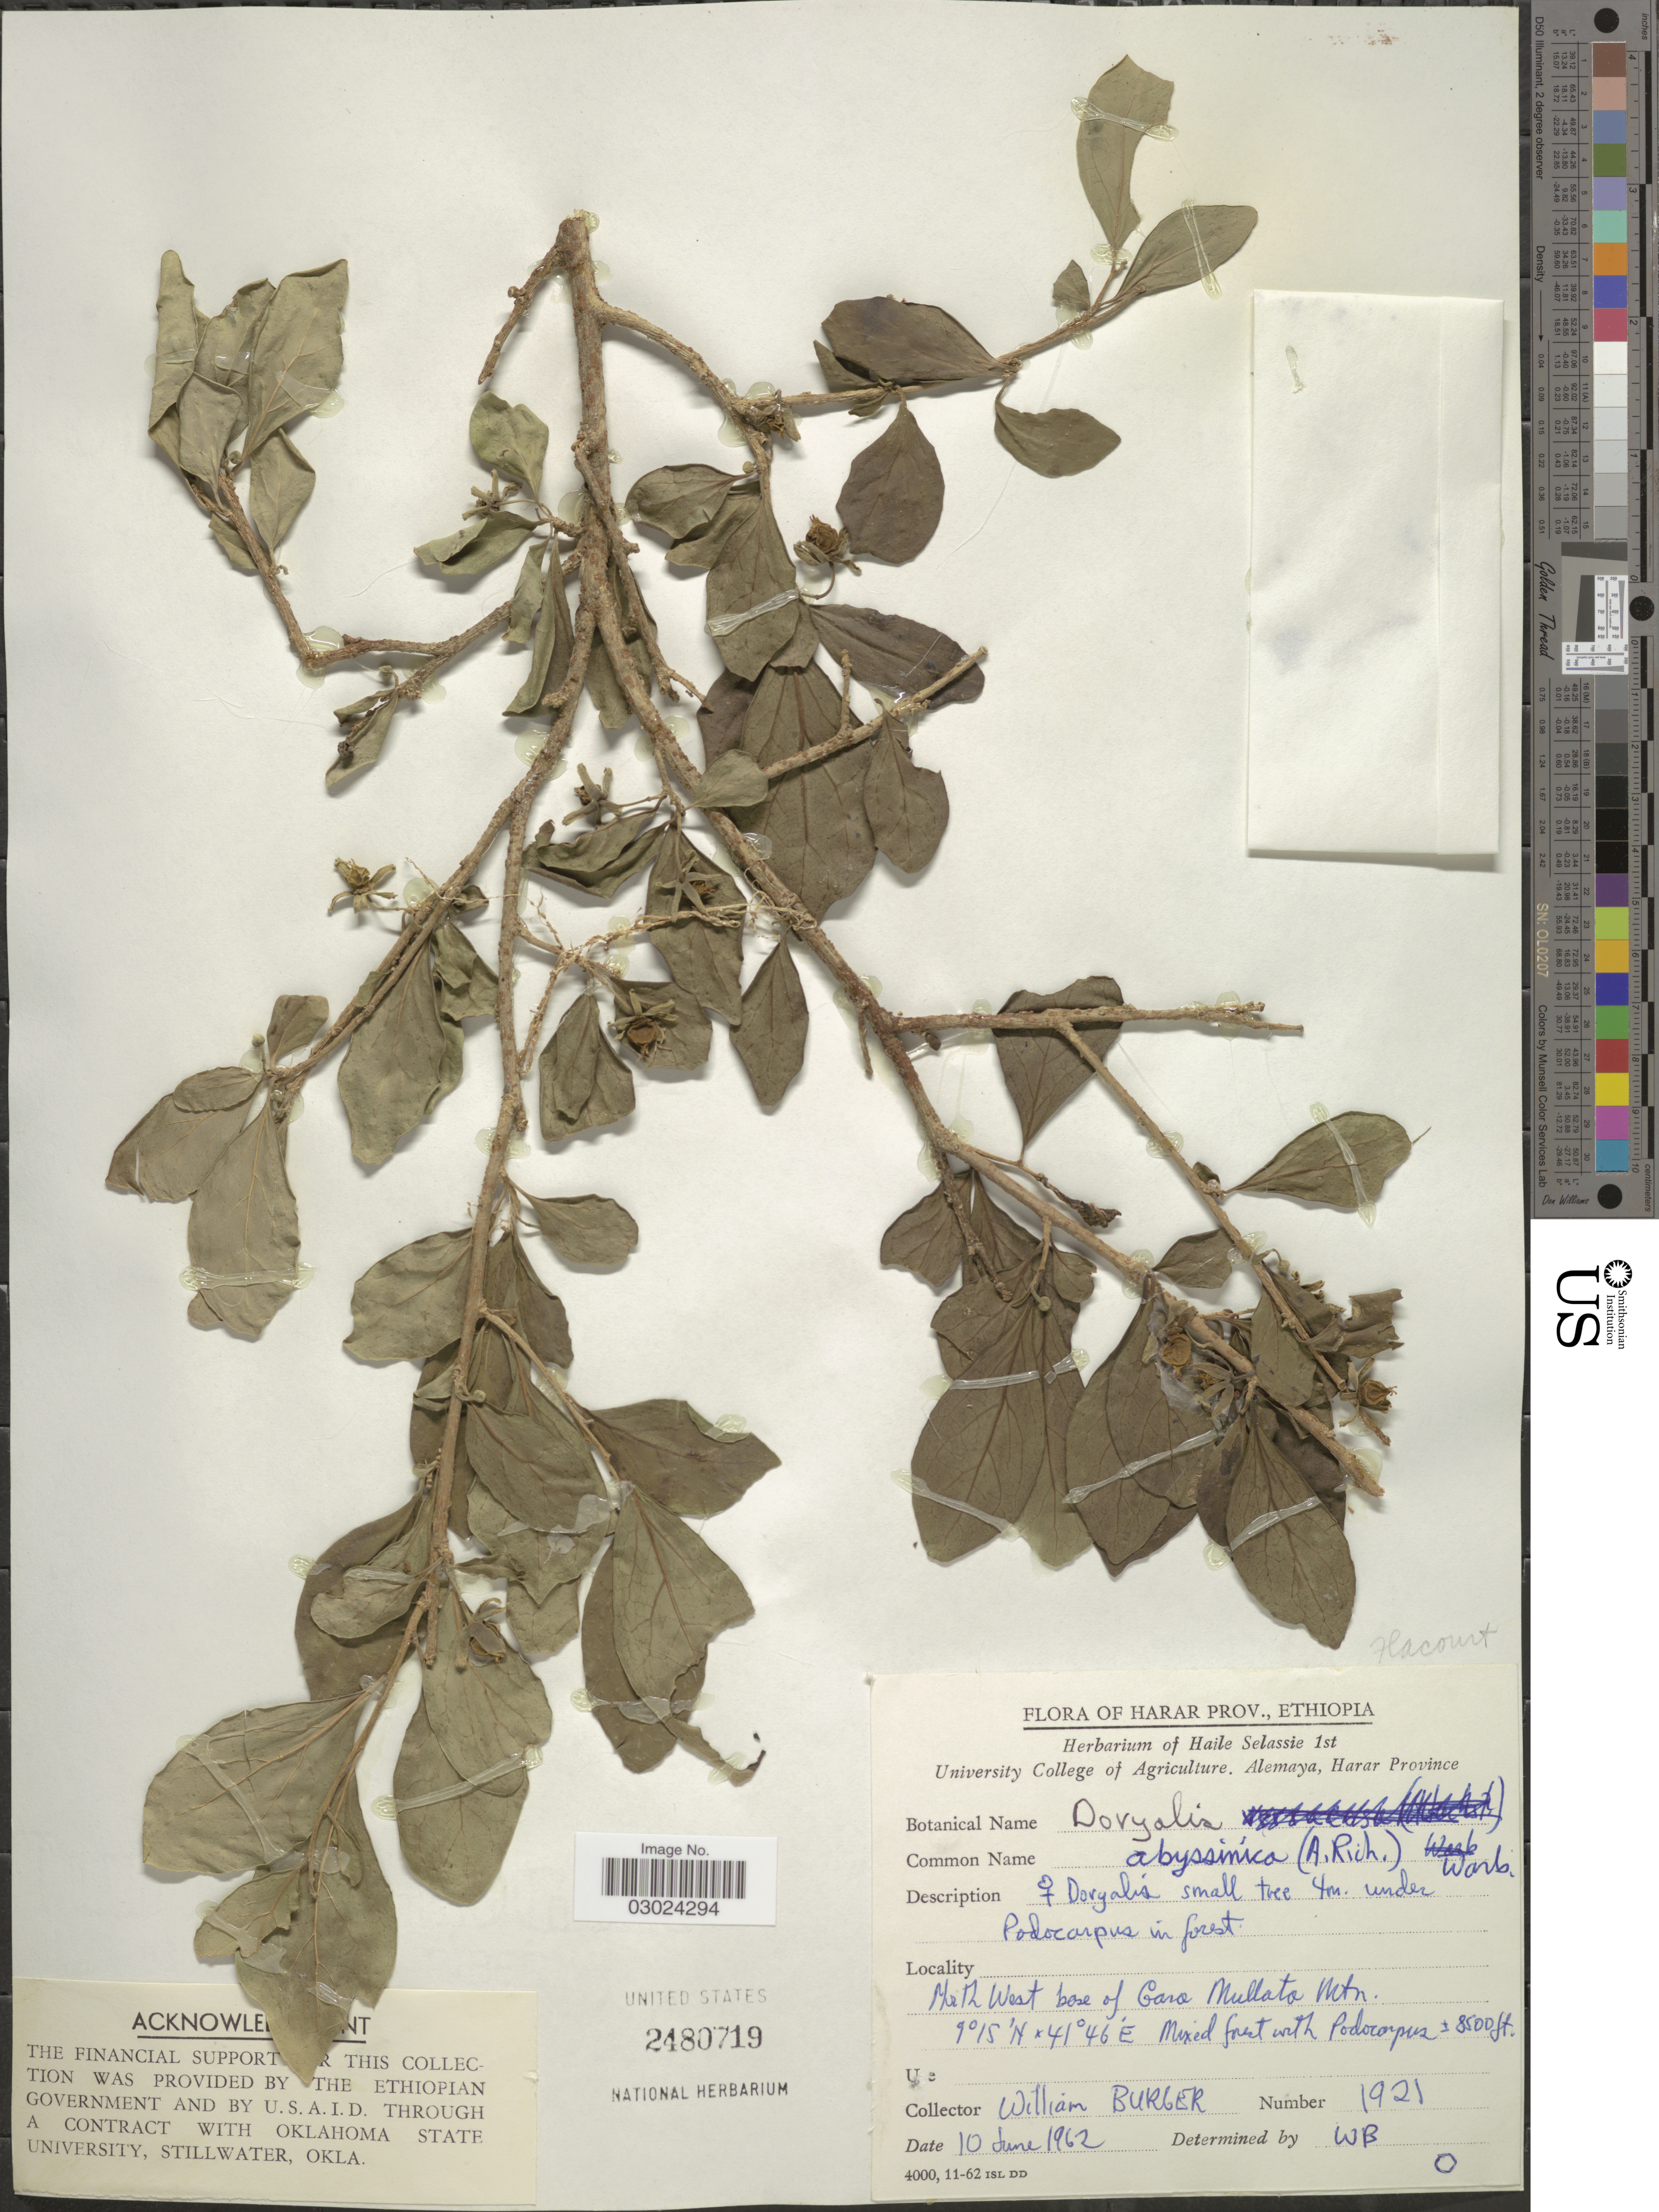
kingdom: Plantae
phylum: Tracheophyta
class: Magnoliopsida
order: Malpighiales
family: Salicaceae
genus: Dovyalis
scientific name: Dovyalis abyssinica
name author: (A. Rich.) Warb.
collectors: W. Burger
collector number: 1921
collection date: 1962-06-10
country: Ethiopia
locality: Harar Prov. Mouth West base of Gara Mullata Mtn.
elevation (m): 2591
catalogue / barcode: US 2480719